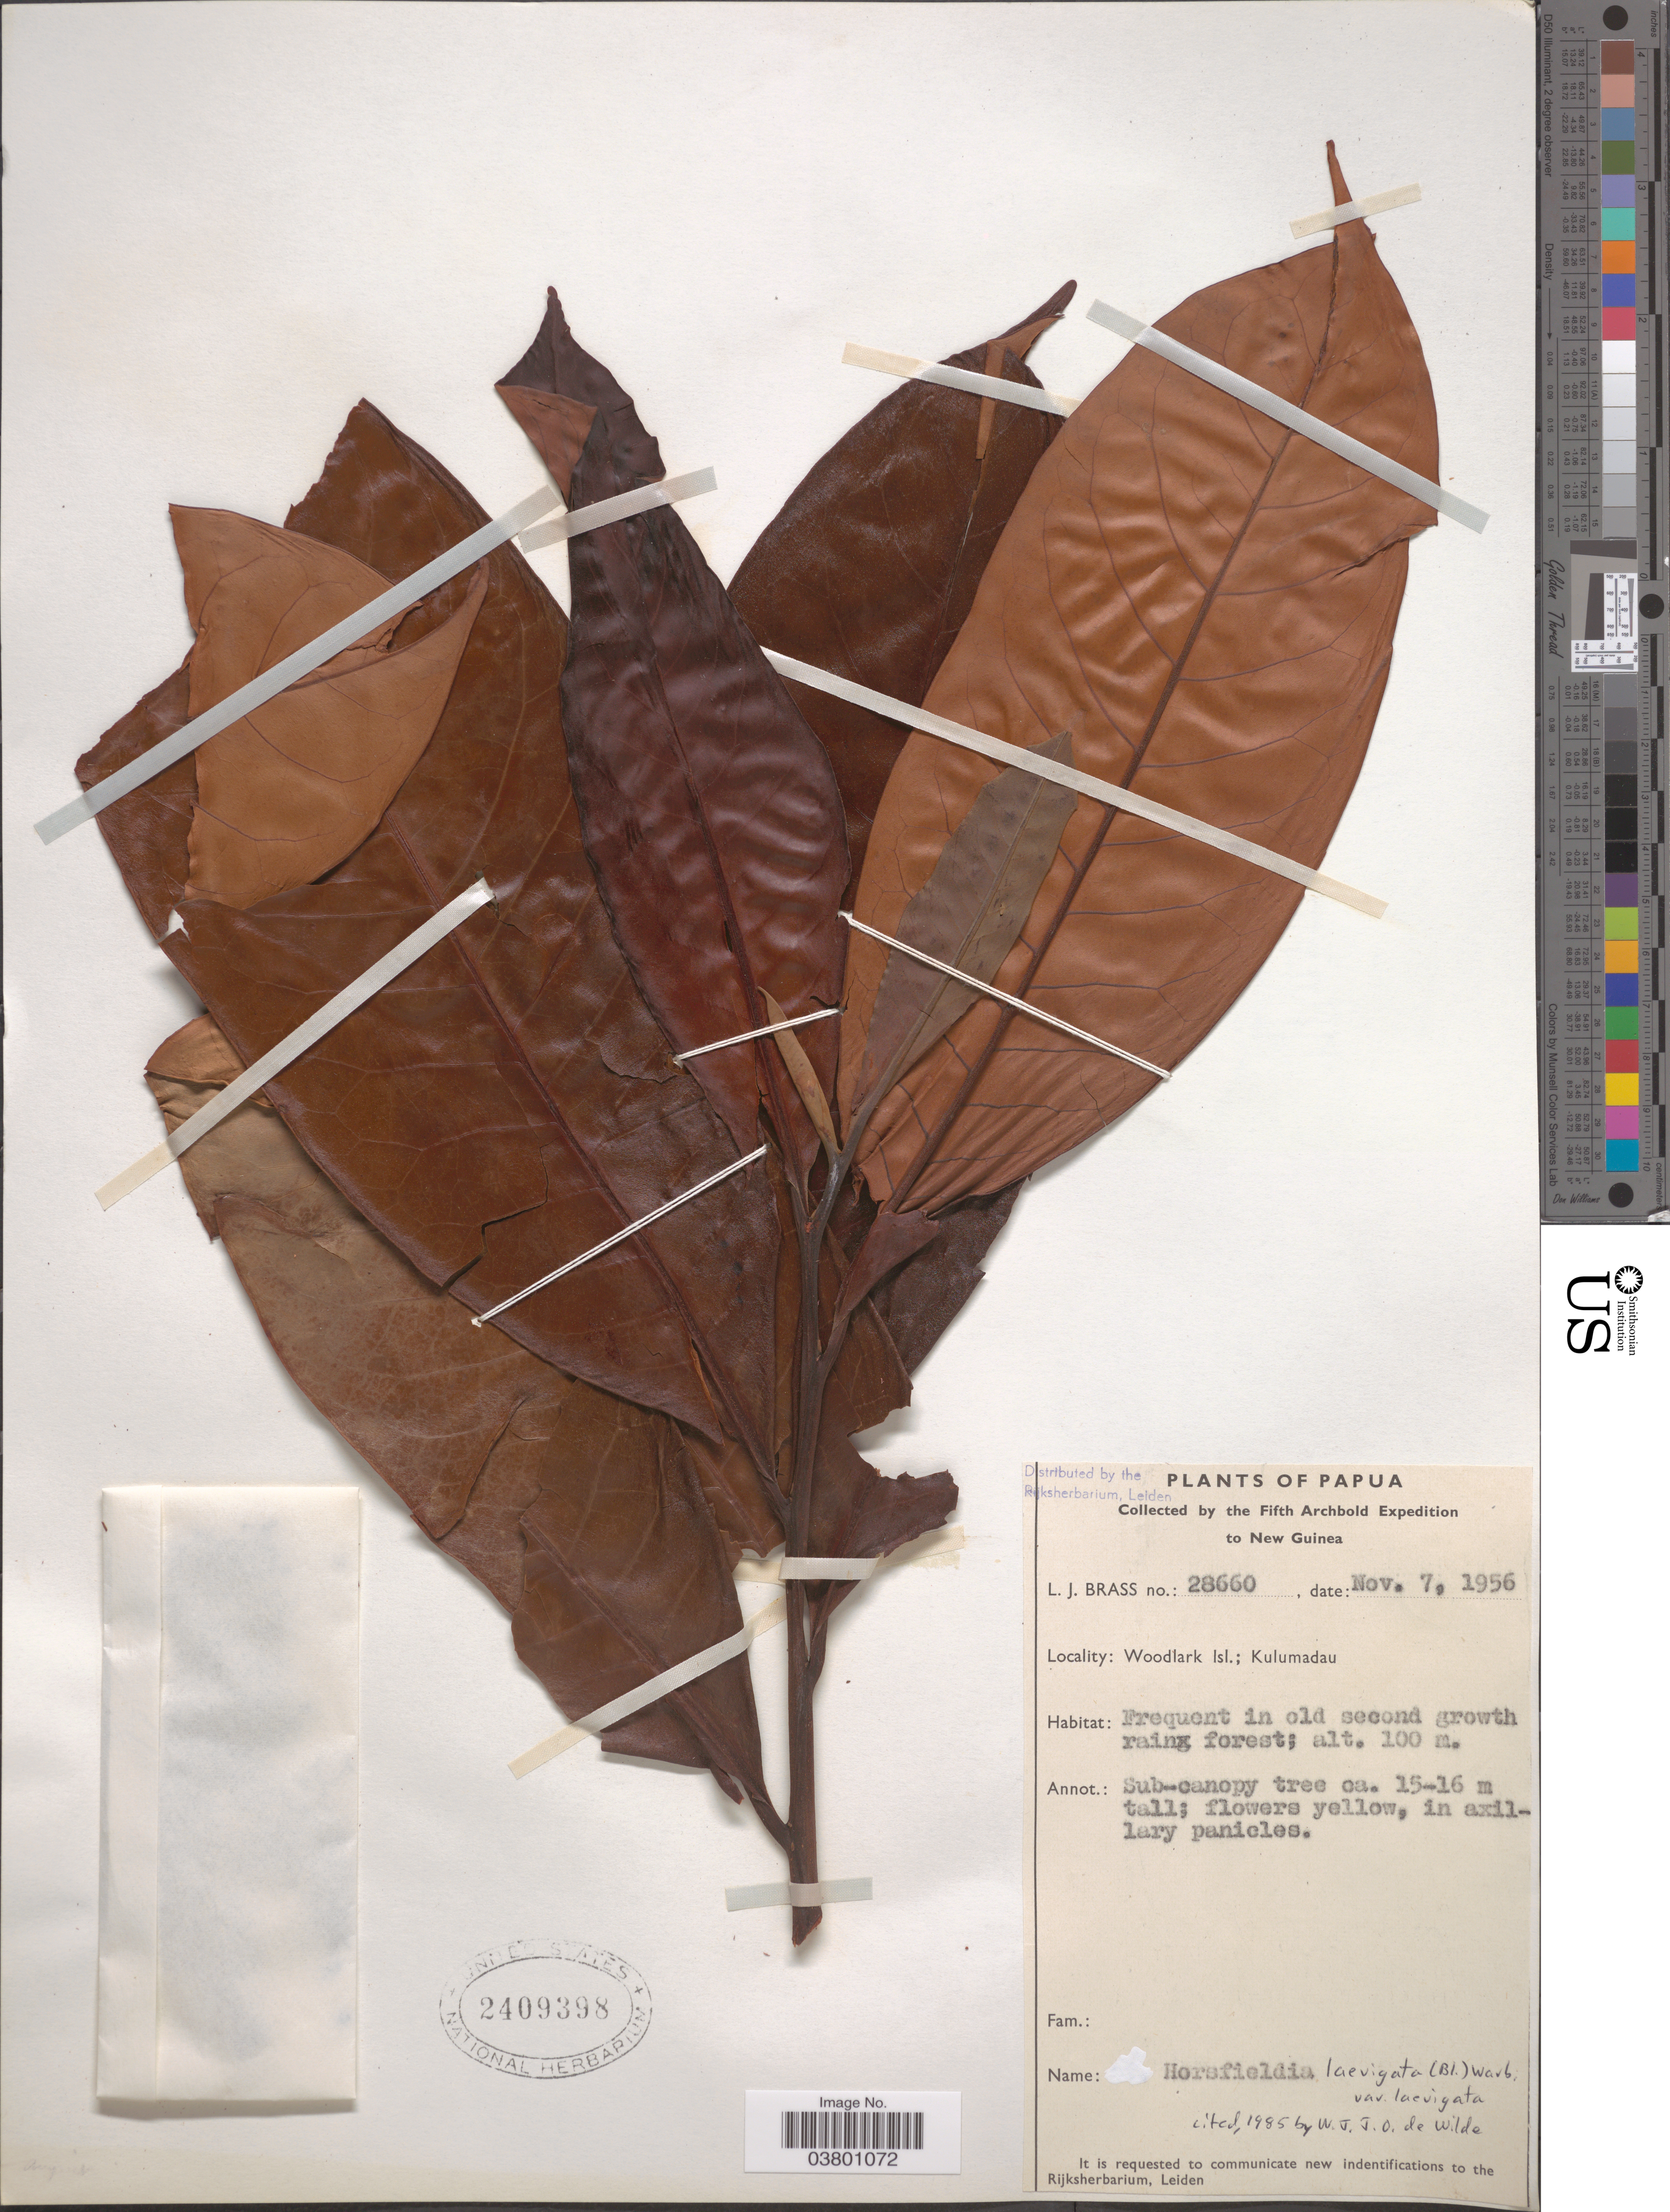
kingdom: Plantae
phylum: Tracheophyta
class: Magnoliopsida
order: Magnoliales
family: Myristicaceae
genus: Horsfieldia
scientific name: Horsfieldia laevigata var. laevigata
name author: (Blume) Warb.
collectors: L. J. Brass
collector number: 28660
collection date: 1956-11-07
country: Papua New Guinea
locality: Papua. New Guinea. Woodlark Isl.; Kulumadau.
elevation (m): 100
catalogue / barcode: US 2409398